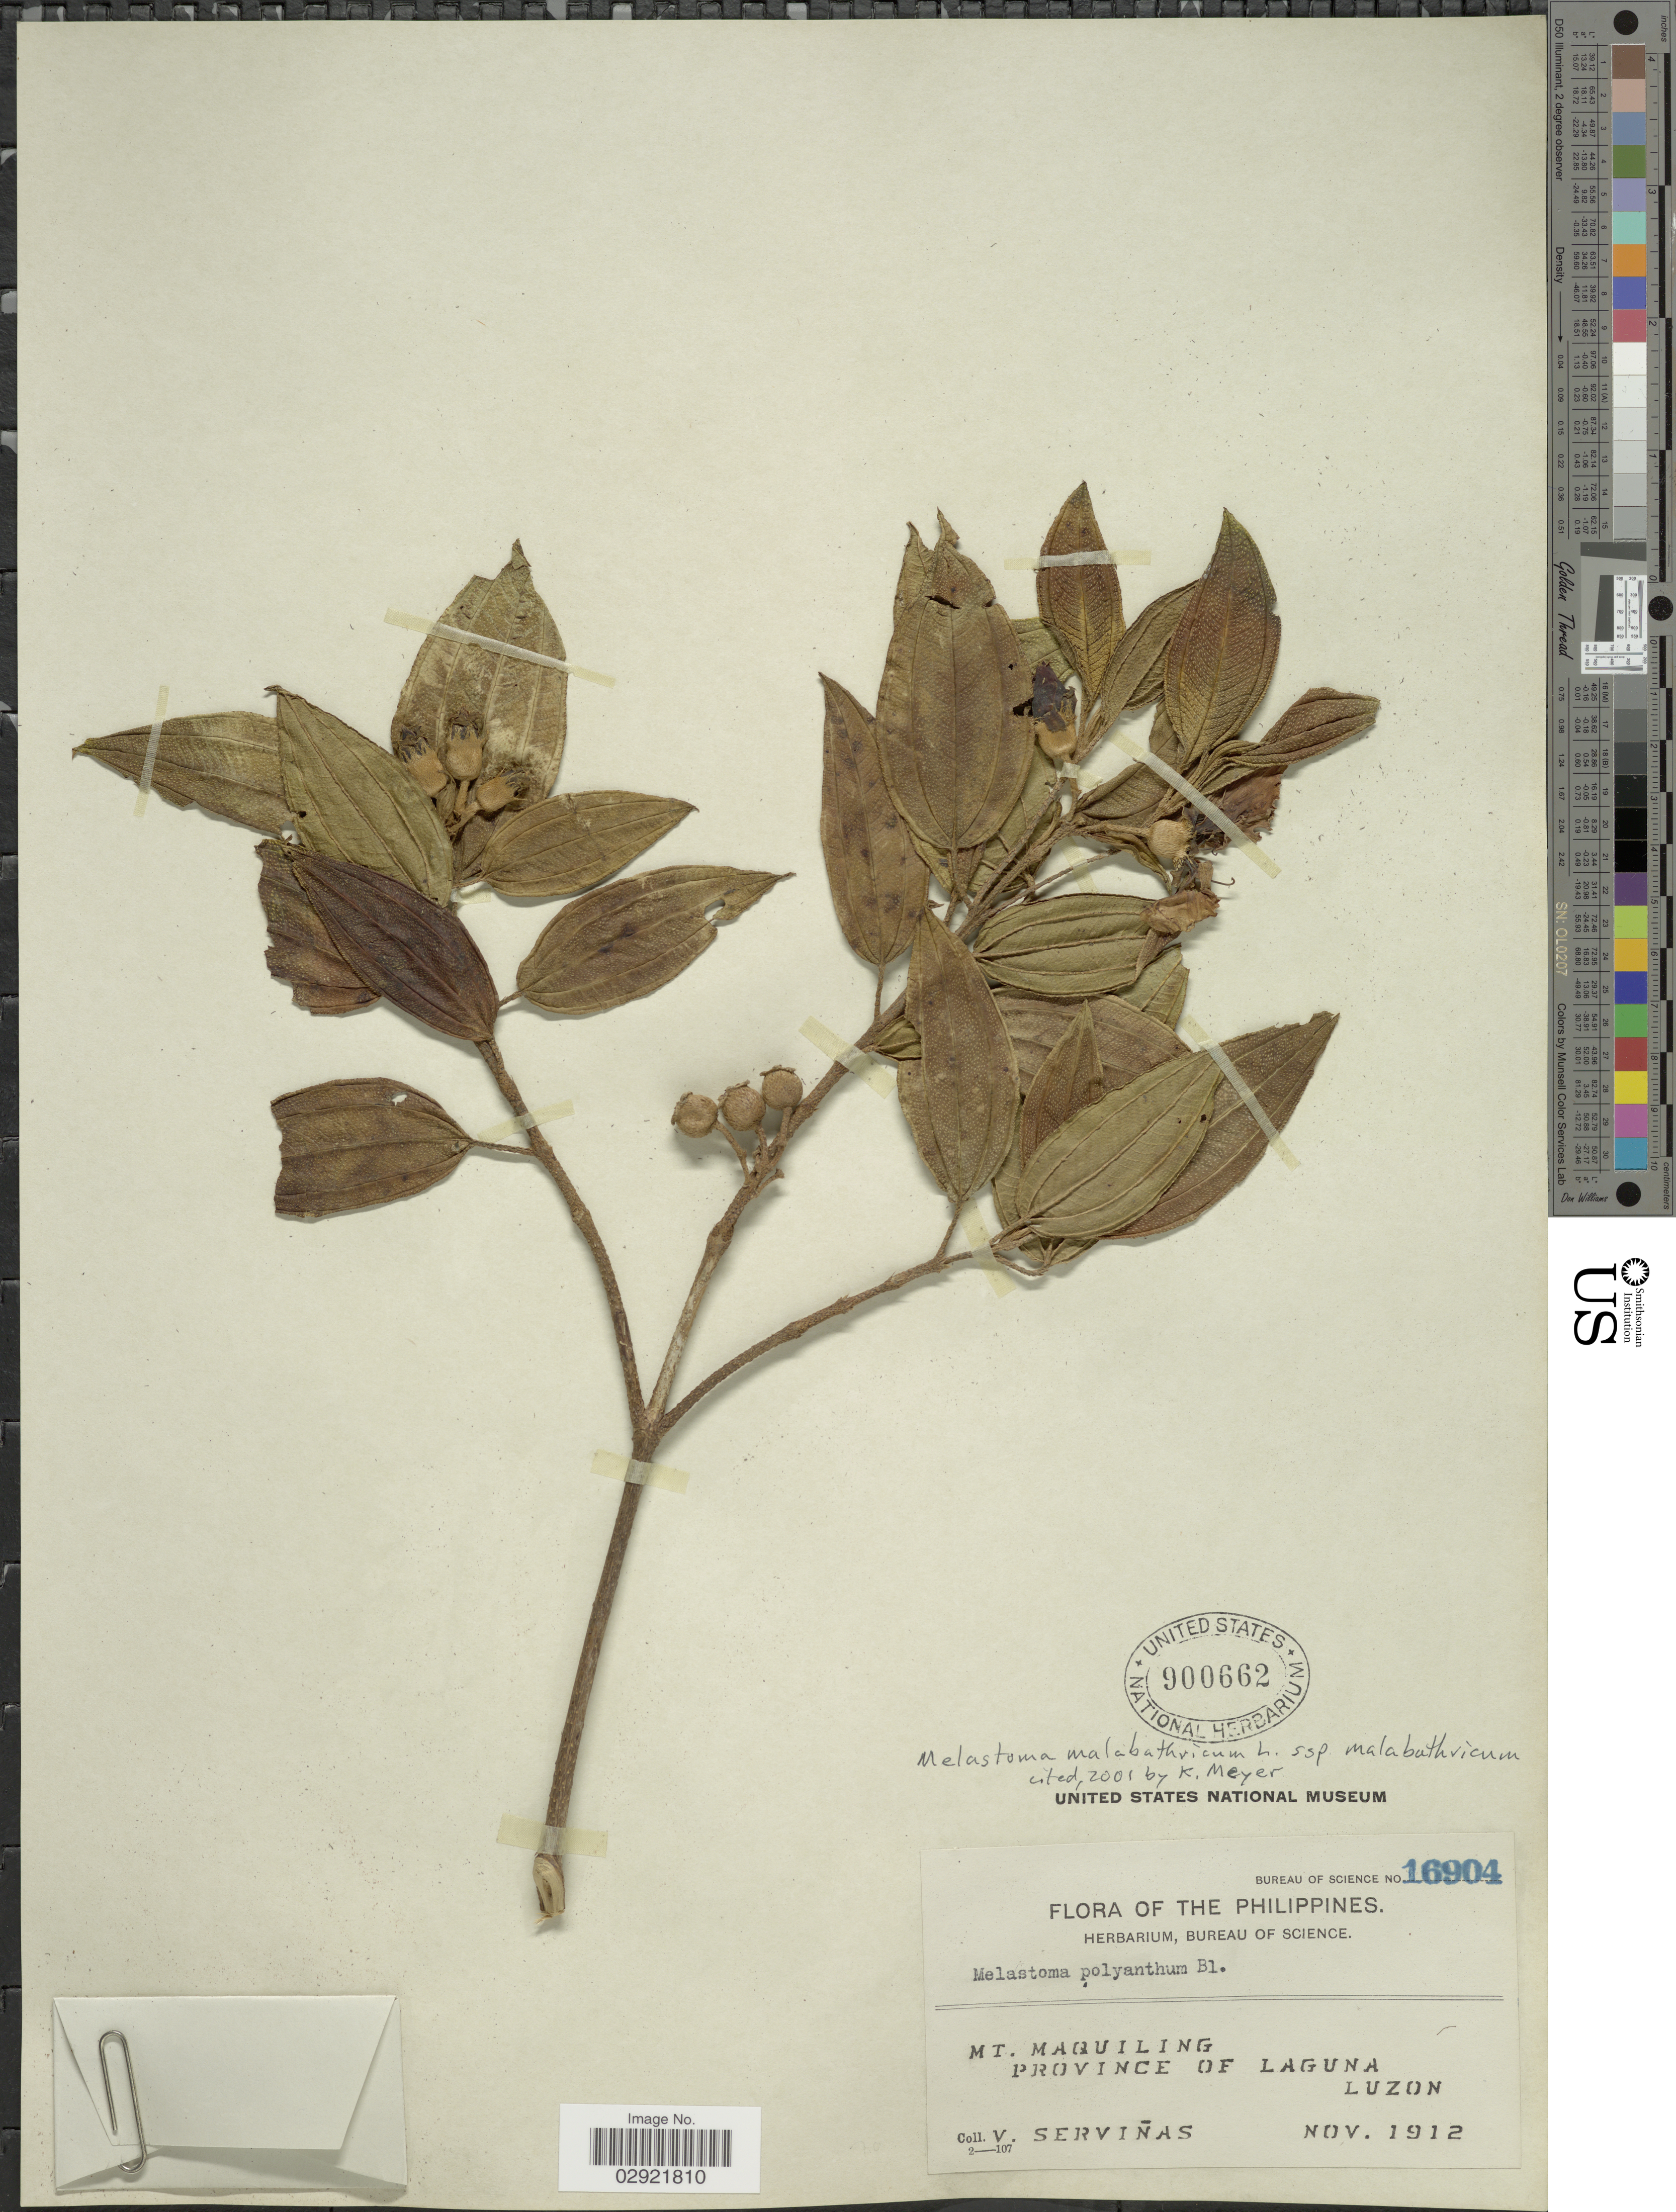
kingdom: Plantae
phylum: Tracheophyta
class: Magnoliopsida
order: Myrtales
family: Melastomataceae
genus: Melastoma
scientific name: Melastoma malabathricum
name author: L.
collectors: V. Servinas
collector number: Bureau of Science 16904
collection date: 1912-11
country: Philippines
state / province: Calabarzon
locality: Mt. Maquiling. Province of Laguna. Luzon.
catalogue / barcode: US 900662